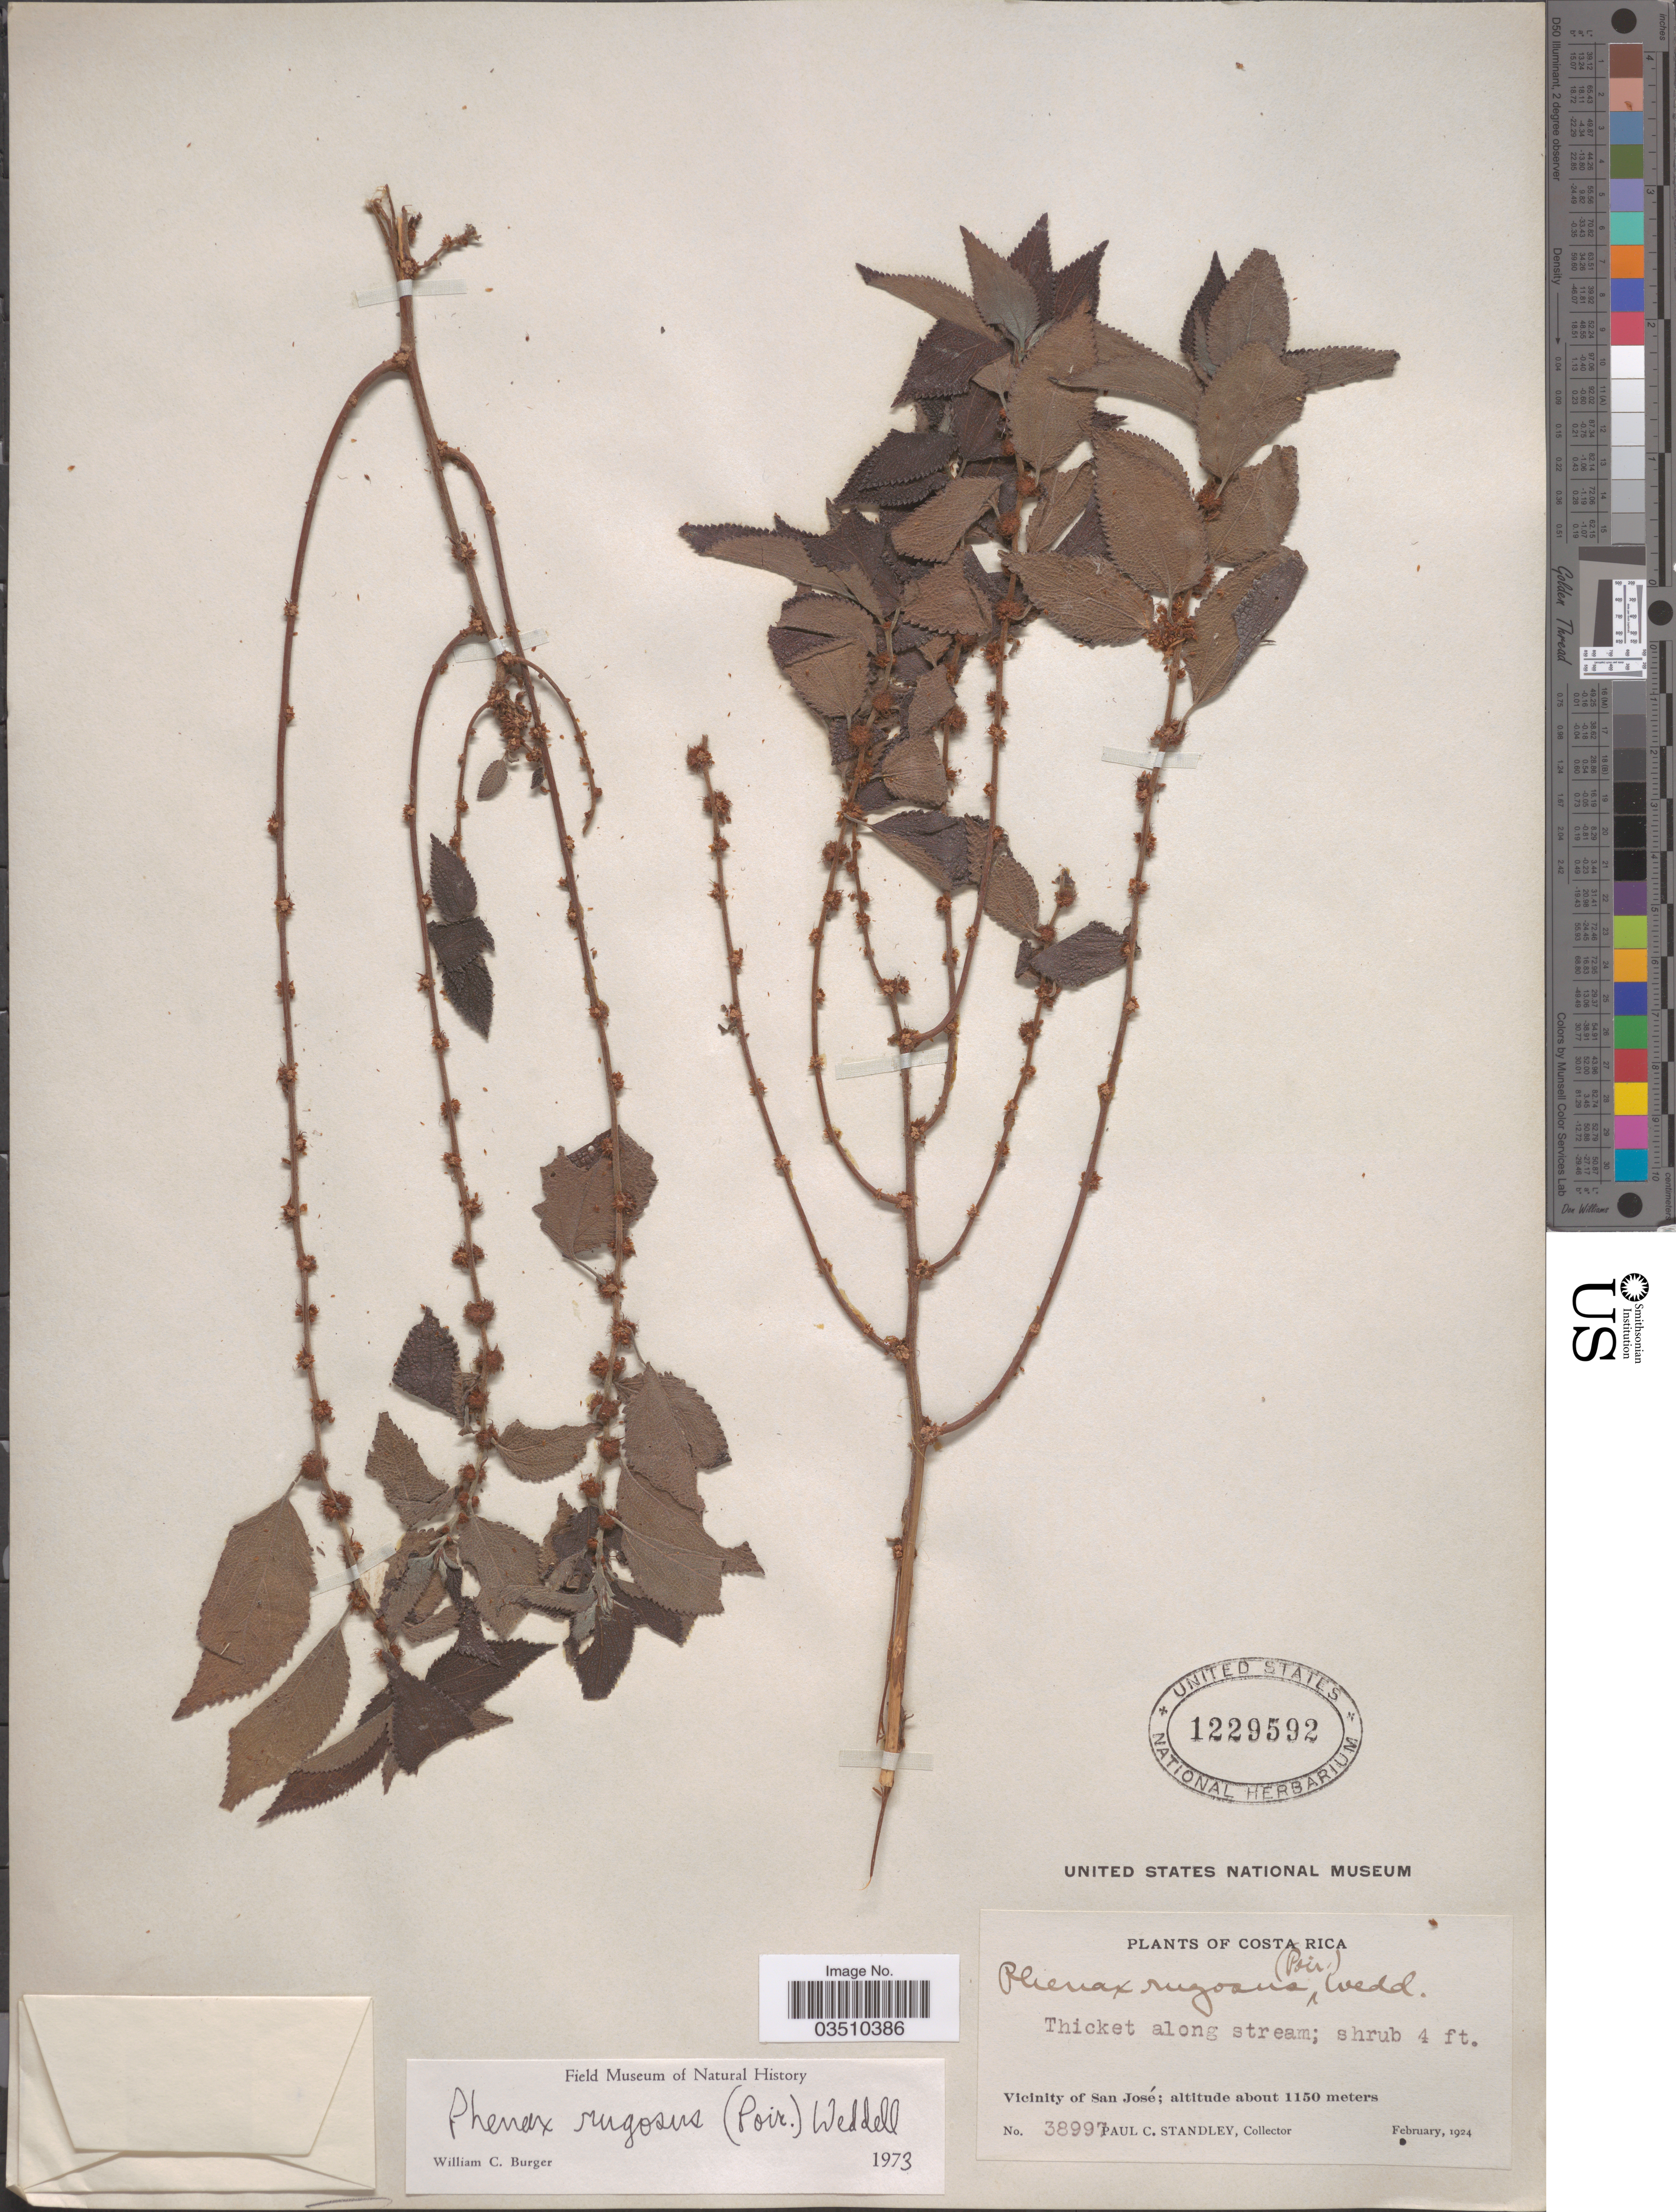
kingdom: Plantae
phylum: Tracheophyta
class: Magnoliopsida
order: Rosales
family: Urticaceae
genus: Phenax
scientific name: Phenax rugosus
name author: (Poir.) Wedd.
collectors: P. C. Standley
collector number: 38997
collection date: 1924-02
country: Costa Rica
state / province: San José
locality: Vicinity of San José.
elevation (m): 1150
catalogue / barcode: US 1229592